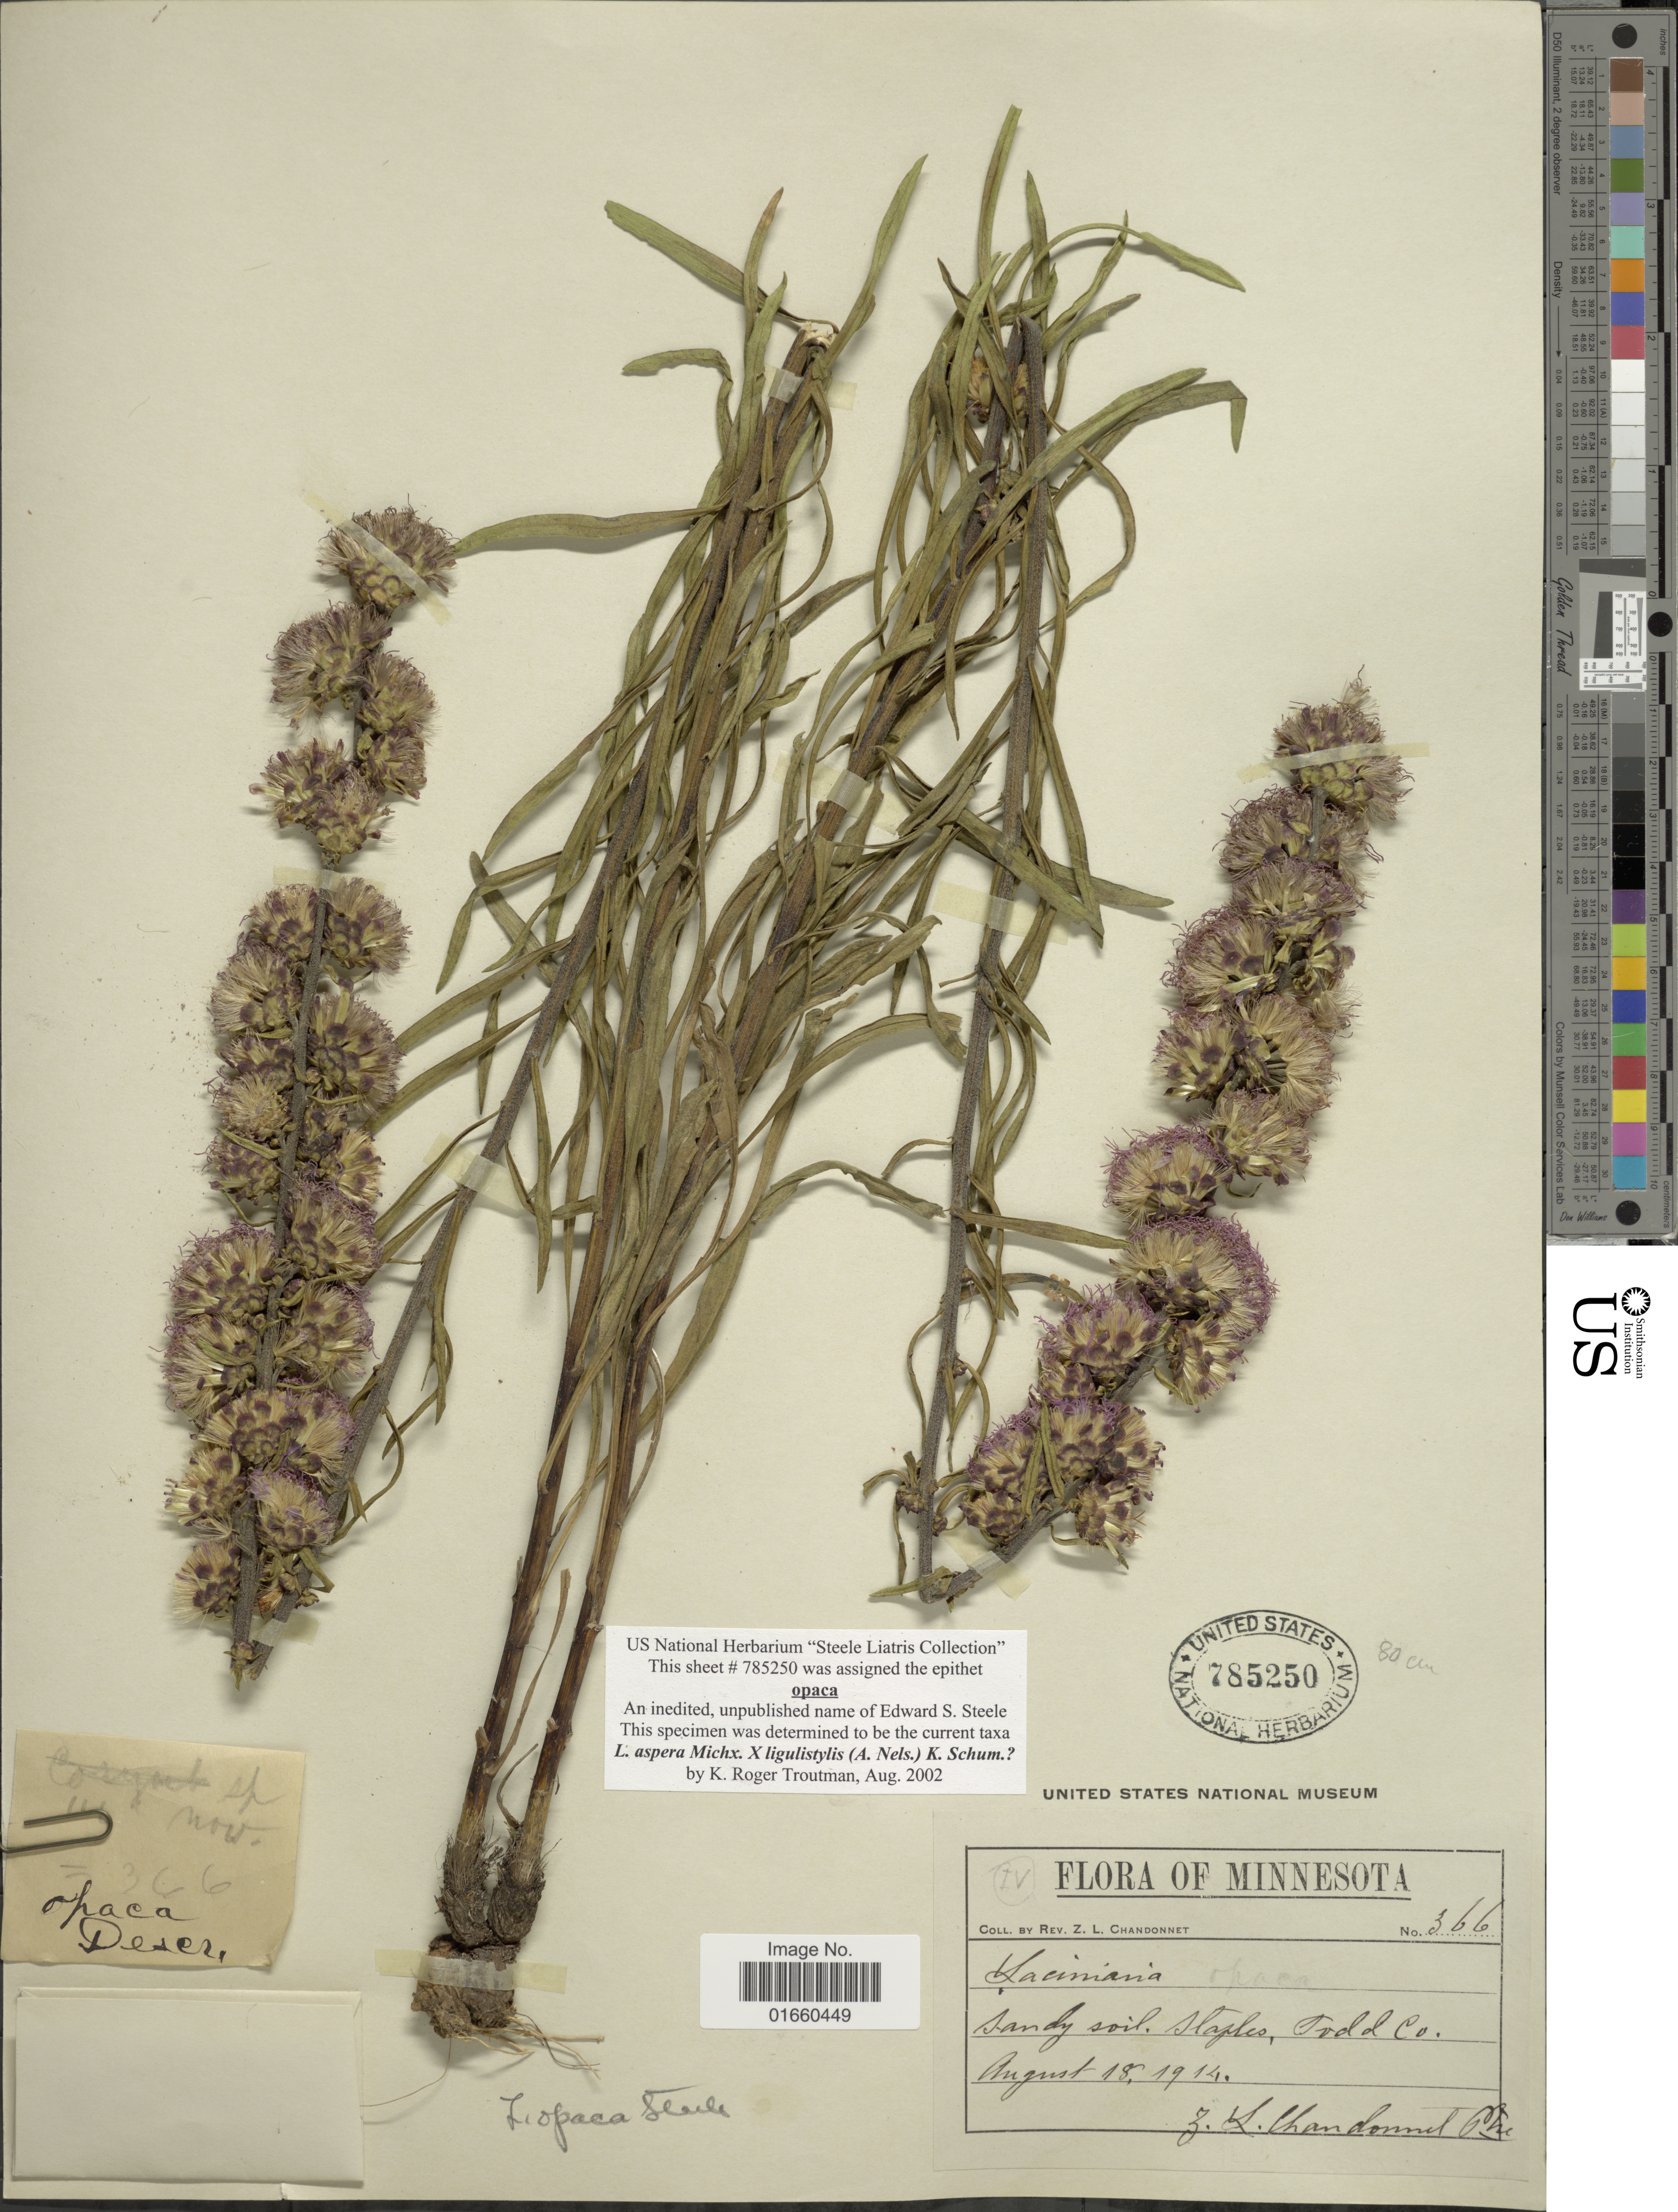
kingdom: Plantae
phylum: Tracheophyta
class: Magnoliopsida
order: Asterales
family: Asteraceae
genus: Liatris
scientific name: Liatris aspera x L. ligulistylus (A. Nelson) K. Schum.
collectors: Z. Chandonnet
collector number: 366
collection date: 1914-08-18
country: United States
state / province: Minnesota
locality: Staples, Todd Co.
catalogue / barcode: US 785250